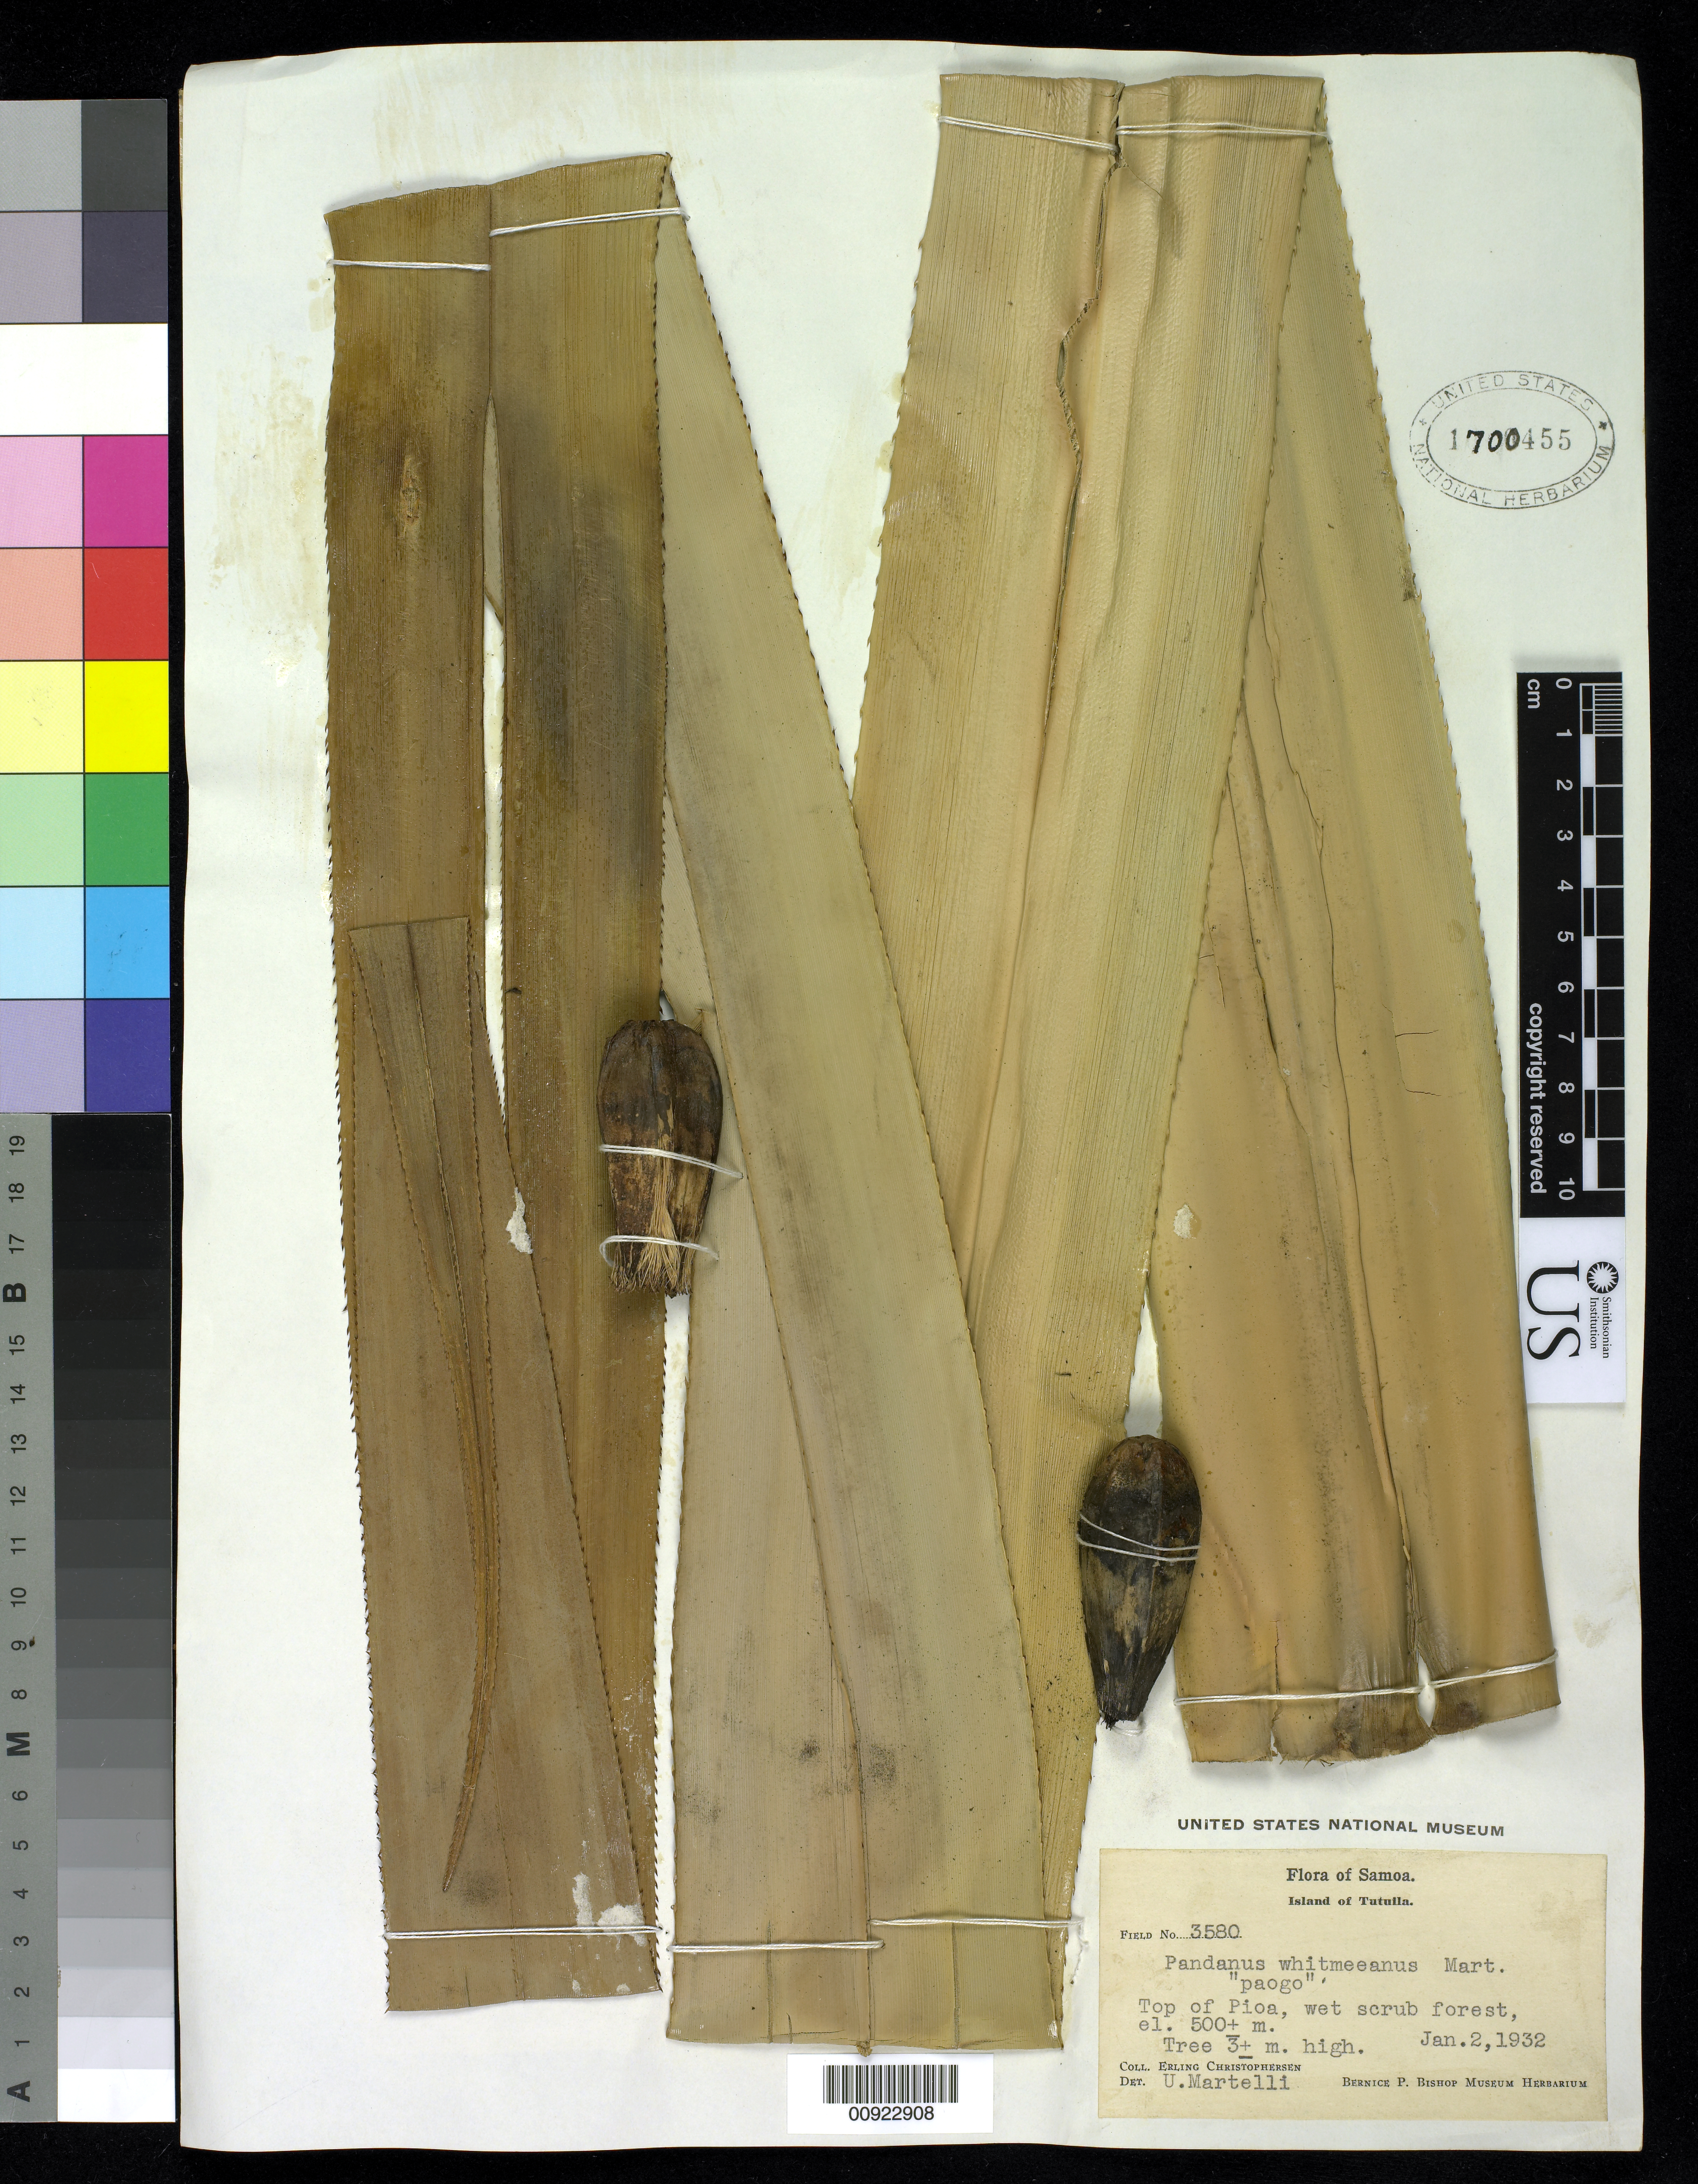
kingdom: Plantae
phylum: Tracheophyta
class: Liliopsida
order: Pandanales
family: Pandanaceae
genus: Pandanus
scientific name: Pandanus whitmeeanus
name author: Martelli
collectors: E. Christophersen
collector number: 3580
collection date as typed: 02 Jan 1932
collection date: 1932-01-02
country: American Samoa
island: Tutua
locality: Top of Pioa, wet scrub forest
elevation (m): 500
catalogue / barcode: US 1700455